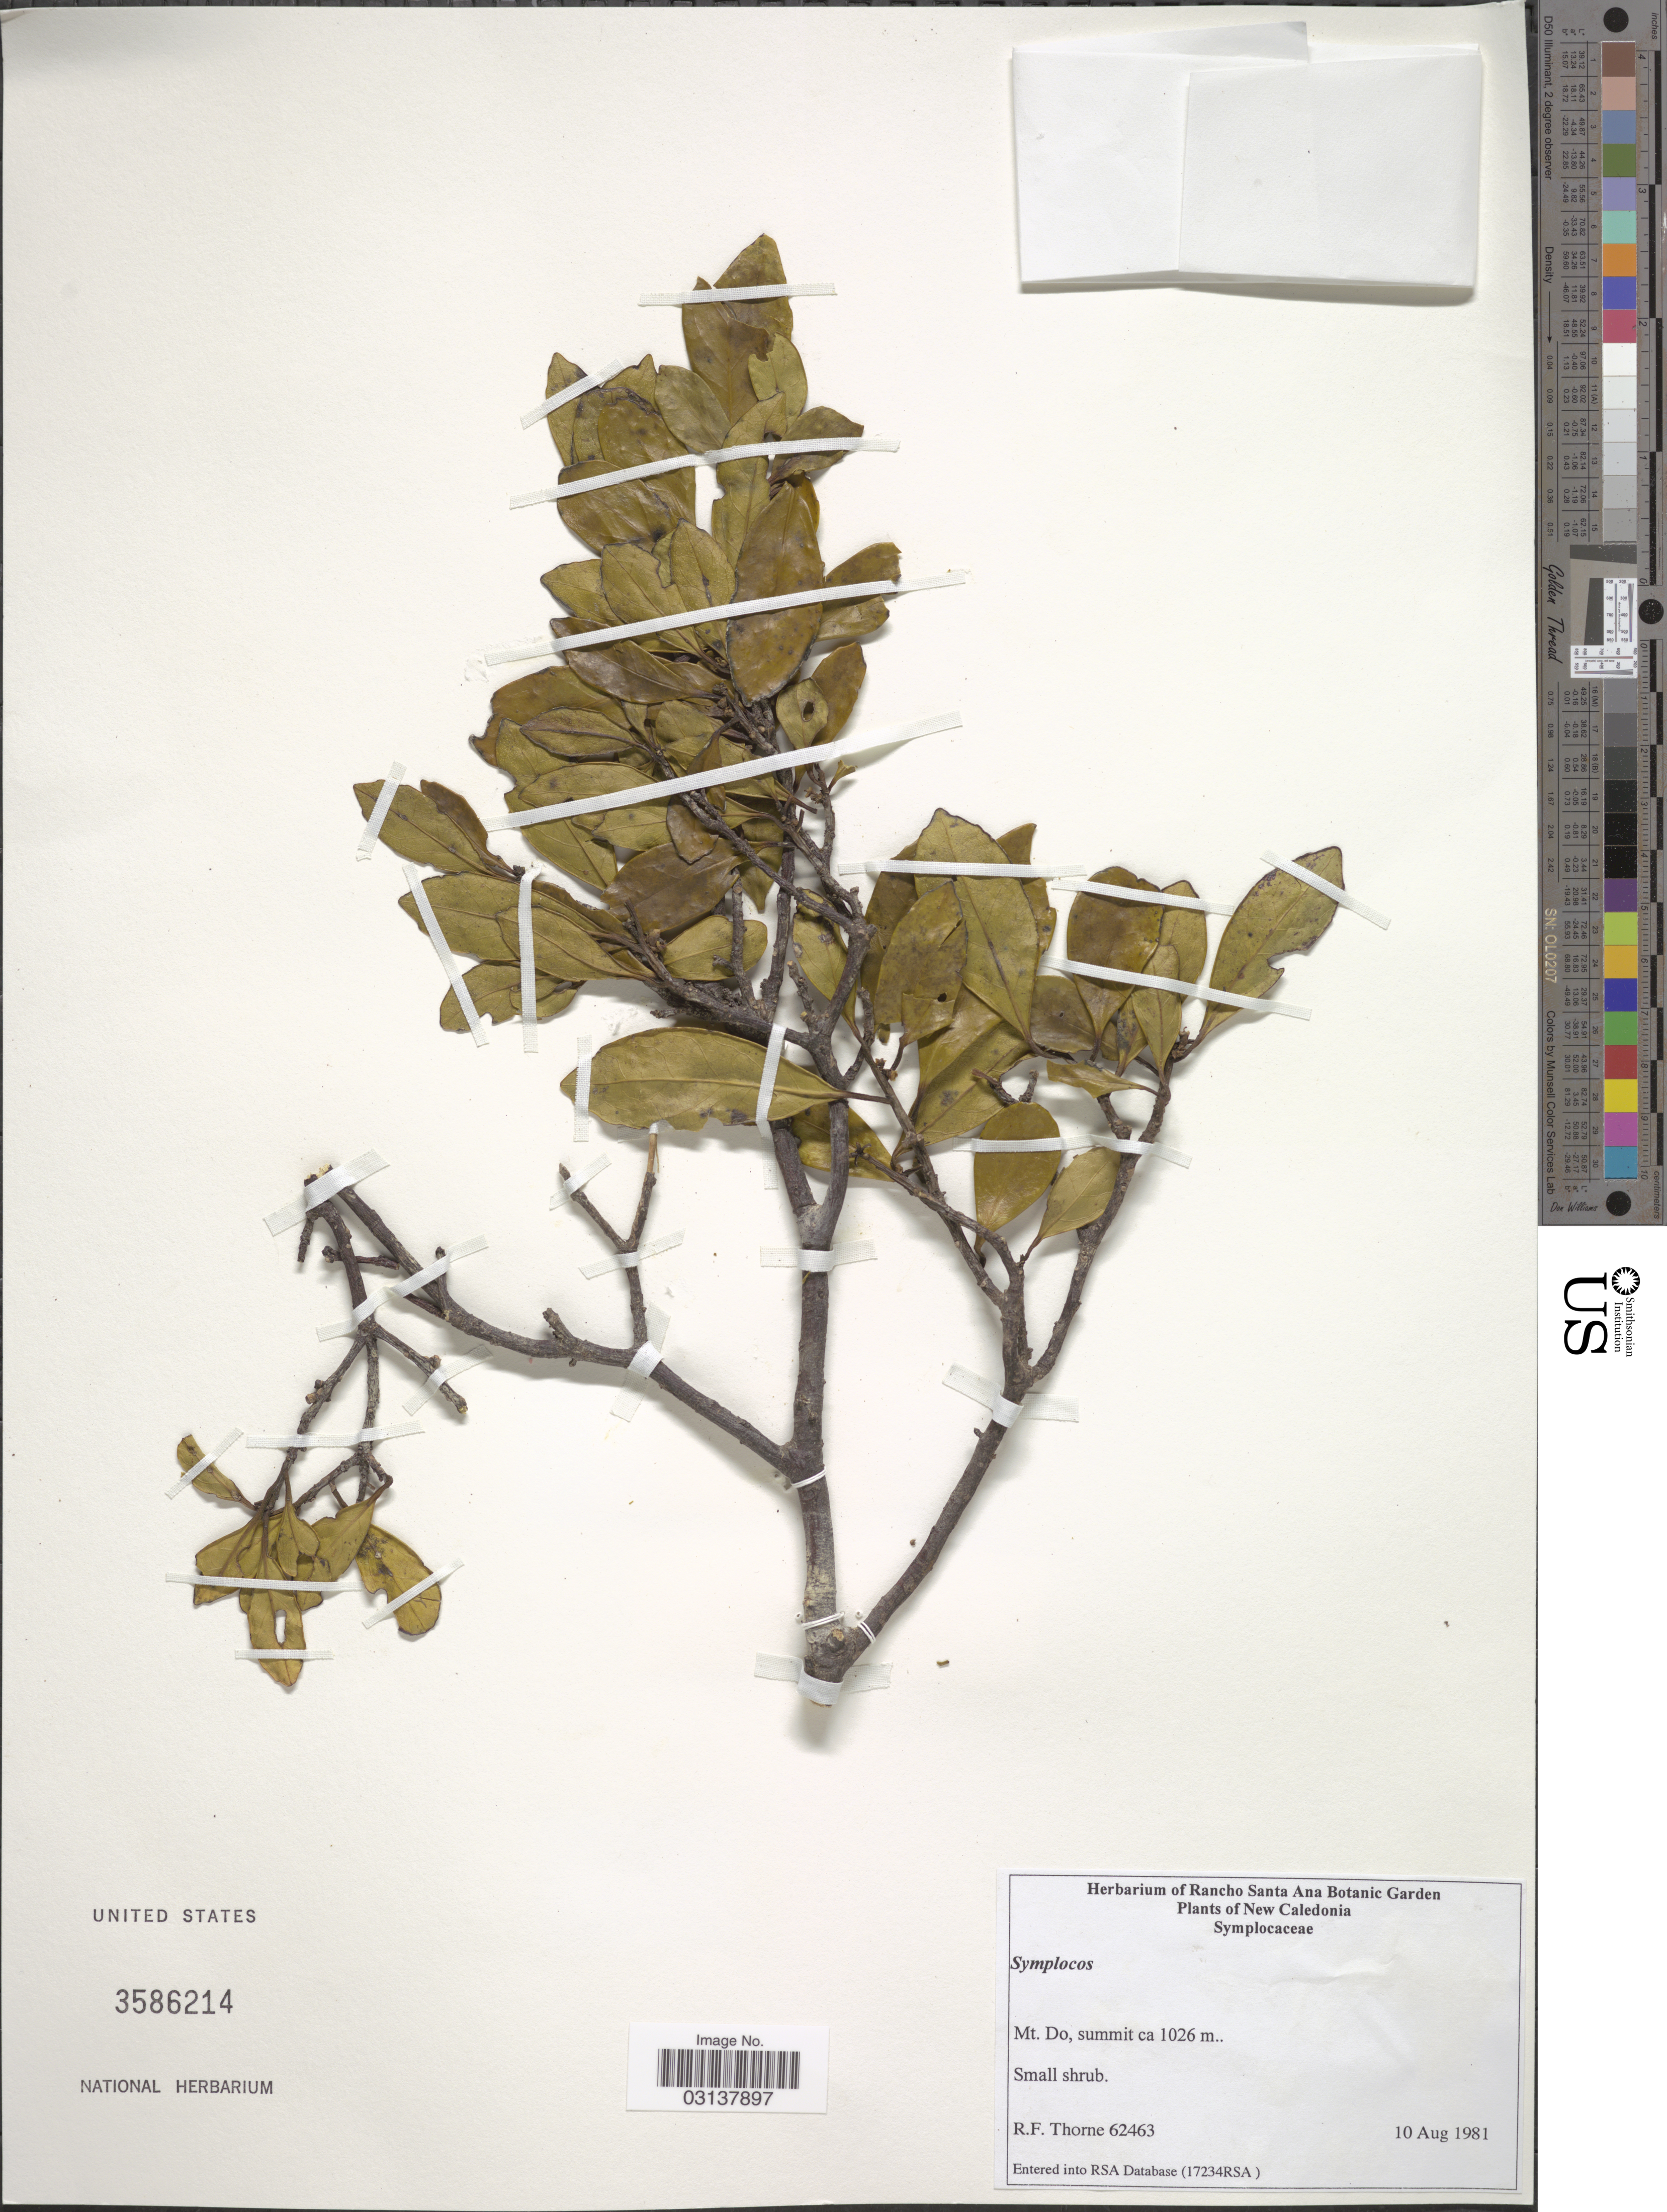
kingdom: Plantae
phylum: Tracheophyta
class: Magnoliopsida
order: Ericales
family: Symplocaceae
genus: Symplocos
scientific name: Symplocos sp.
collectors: R. Throne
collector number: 62463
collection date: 1981-08-10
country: New Caledonia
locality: Mt. Do, summit.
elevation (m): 1026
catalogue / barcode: US 3586214